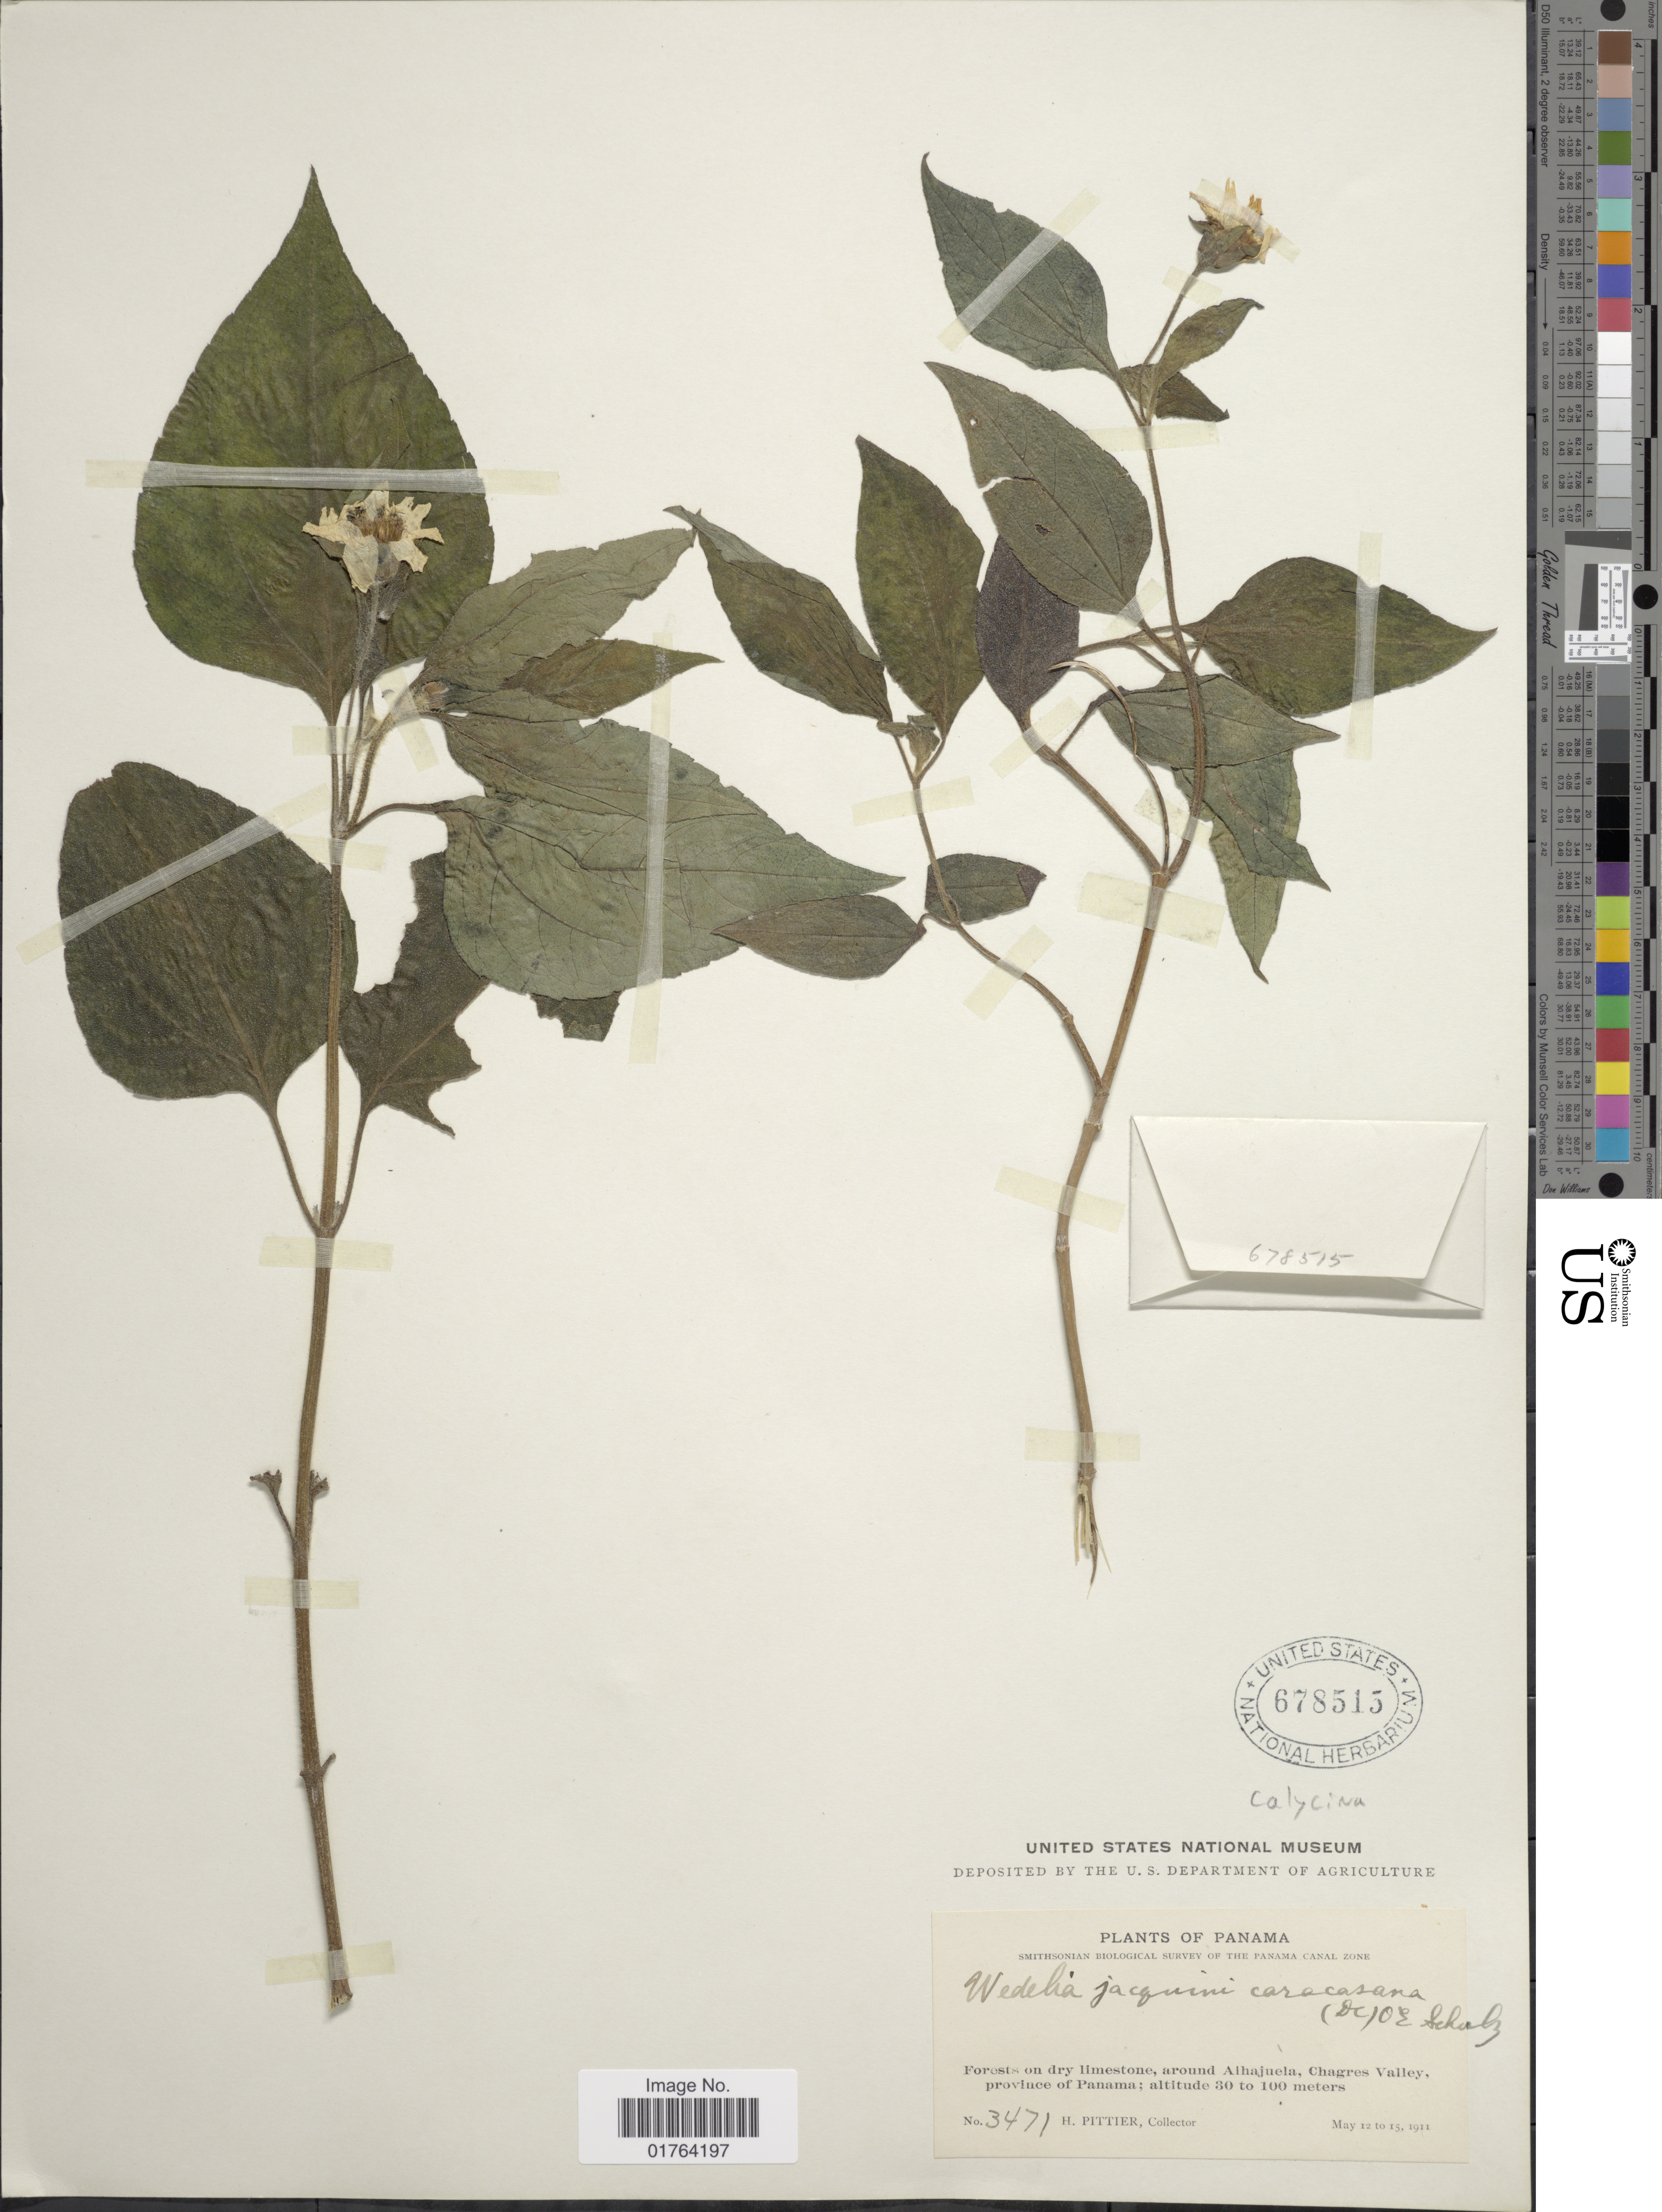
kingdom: Plantae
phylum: Tracheophyta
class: Magnoliopsida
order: Asterales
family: Asteraceae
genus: Wedelia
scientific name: Wedelia calycina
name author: Rich.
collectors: H. F. Pittier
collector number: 3471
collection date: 1911-05-12/1911-05-15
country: Panama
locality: Forests on dry limestone, around Alhajuela, Chagres Valley, province of Panama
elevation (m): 30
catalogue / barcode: US 678515